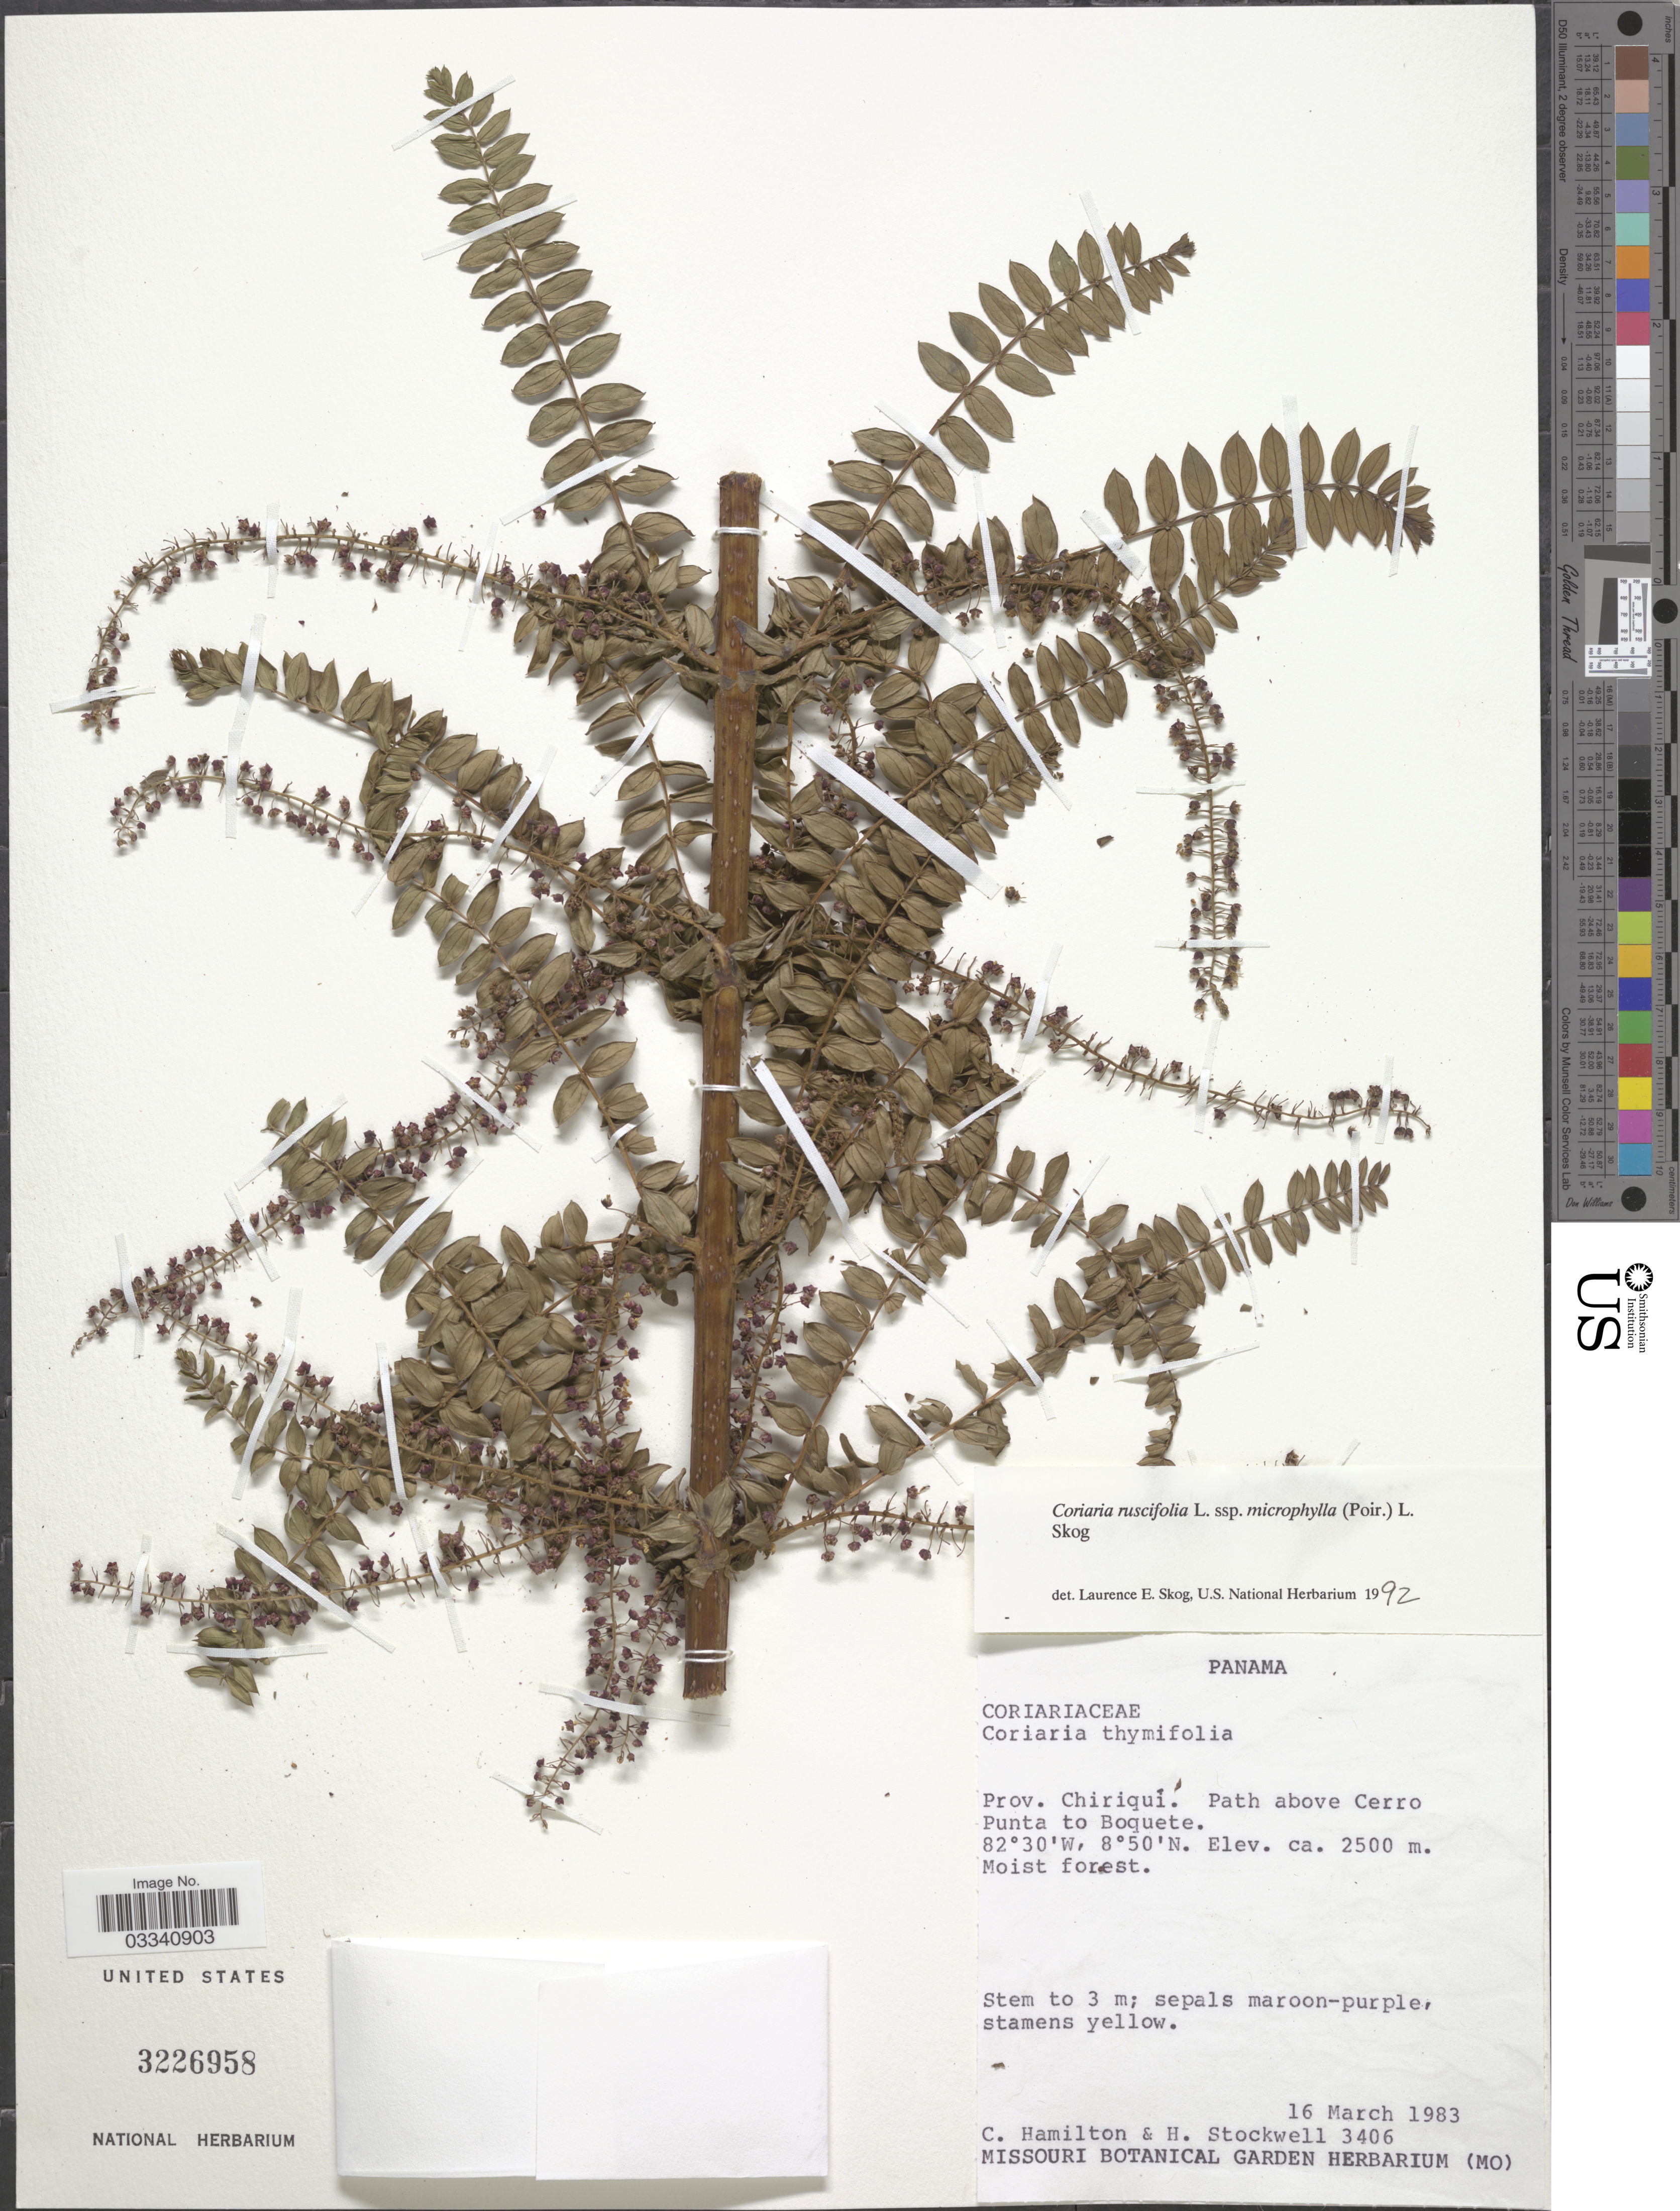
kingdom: Plantae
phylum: Tracheophyta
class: Magnoliopsida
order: Cucurbitales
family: Coriariaceae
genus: Coriaria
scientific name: Coriaria ruscifolia subsp. microphylla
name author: (Poir.) L.E. Skog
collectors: C. Hamilton & H. Stockwell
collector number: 3406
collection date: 1983-03-16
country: Panama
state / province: Chiriqui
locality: Path above Cerro Punta to Boquete.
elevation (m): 2500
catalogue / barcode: US 3226958